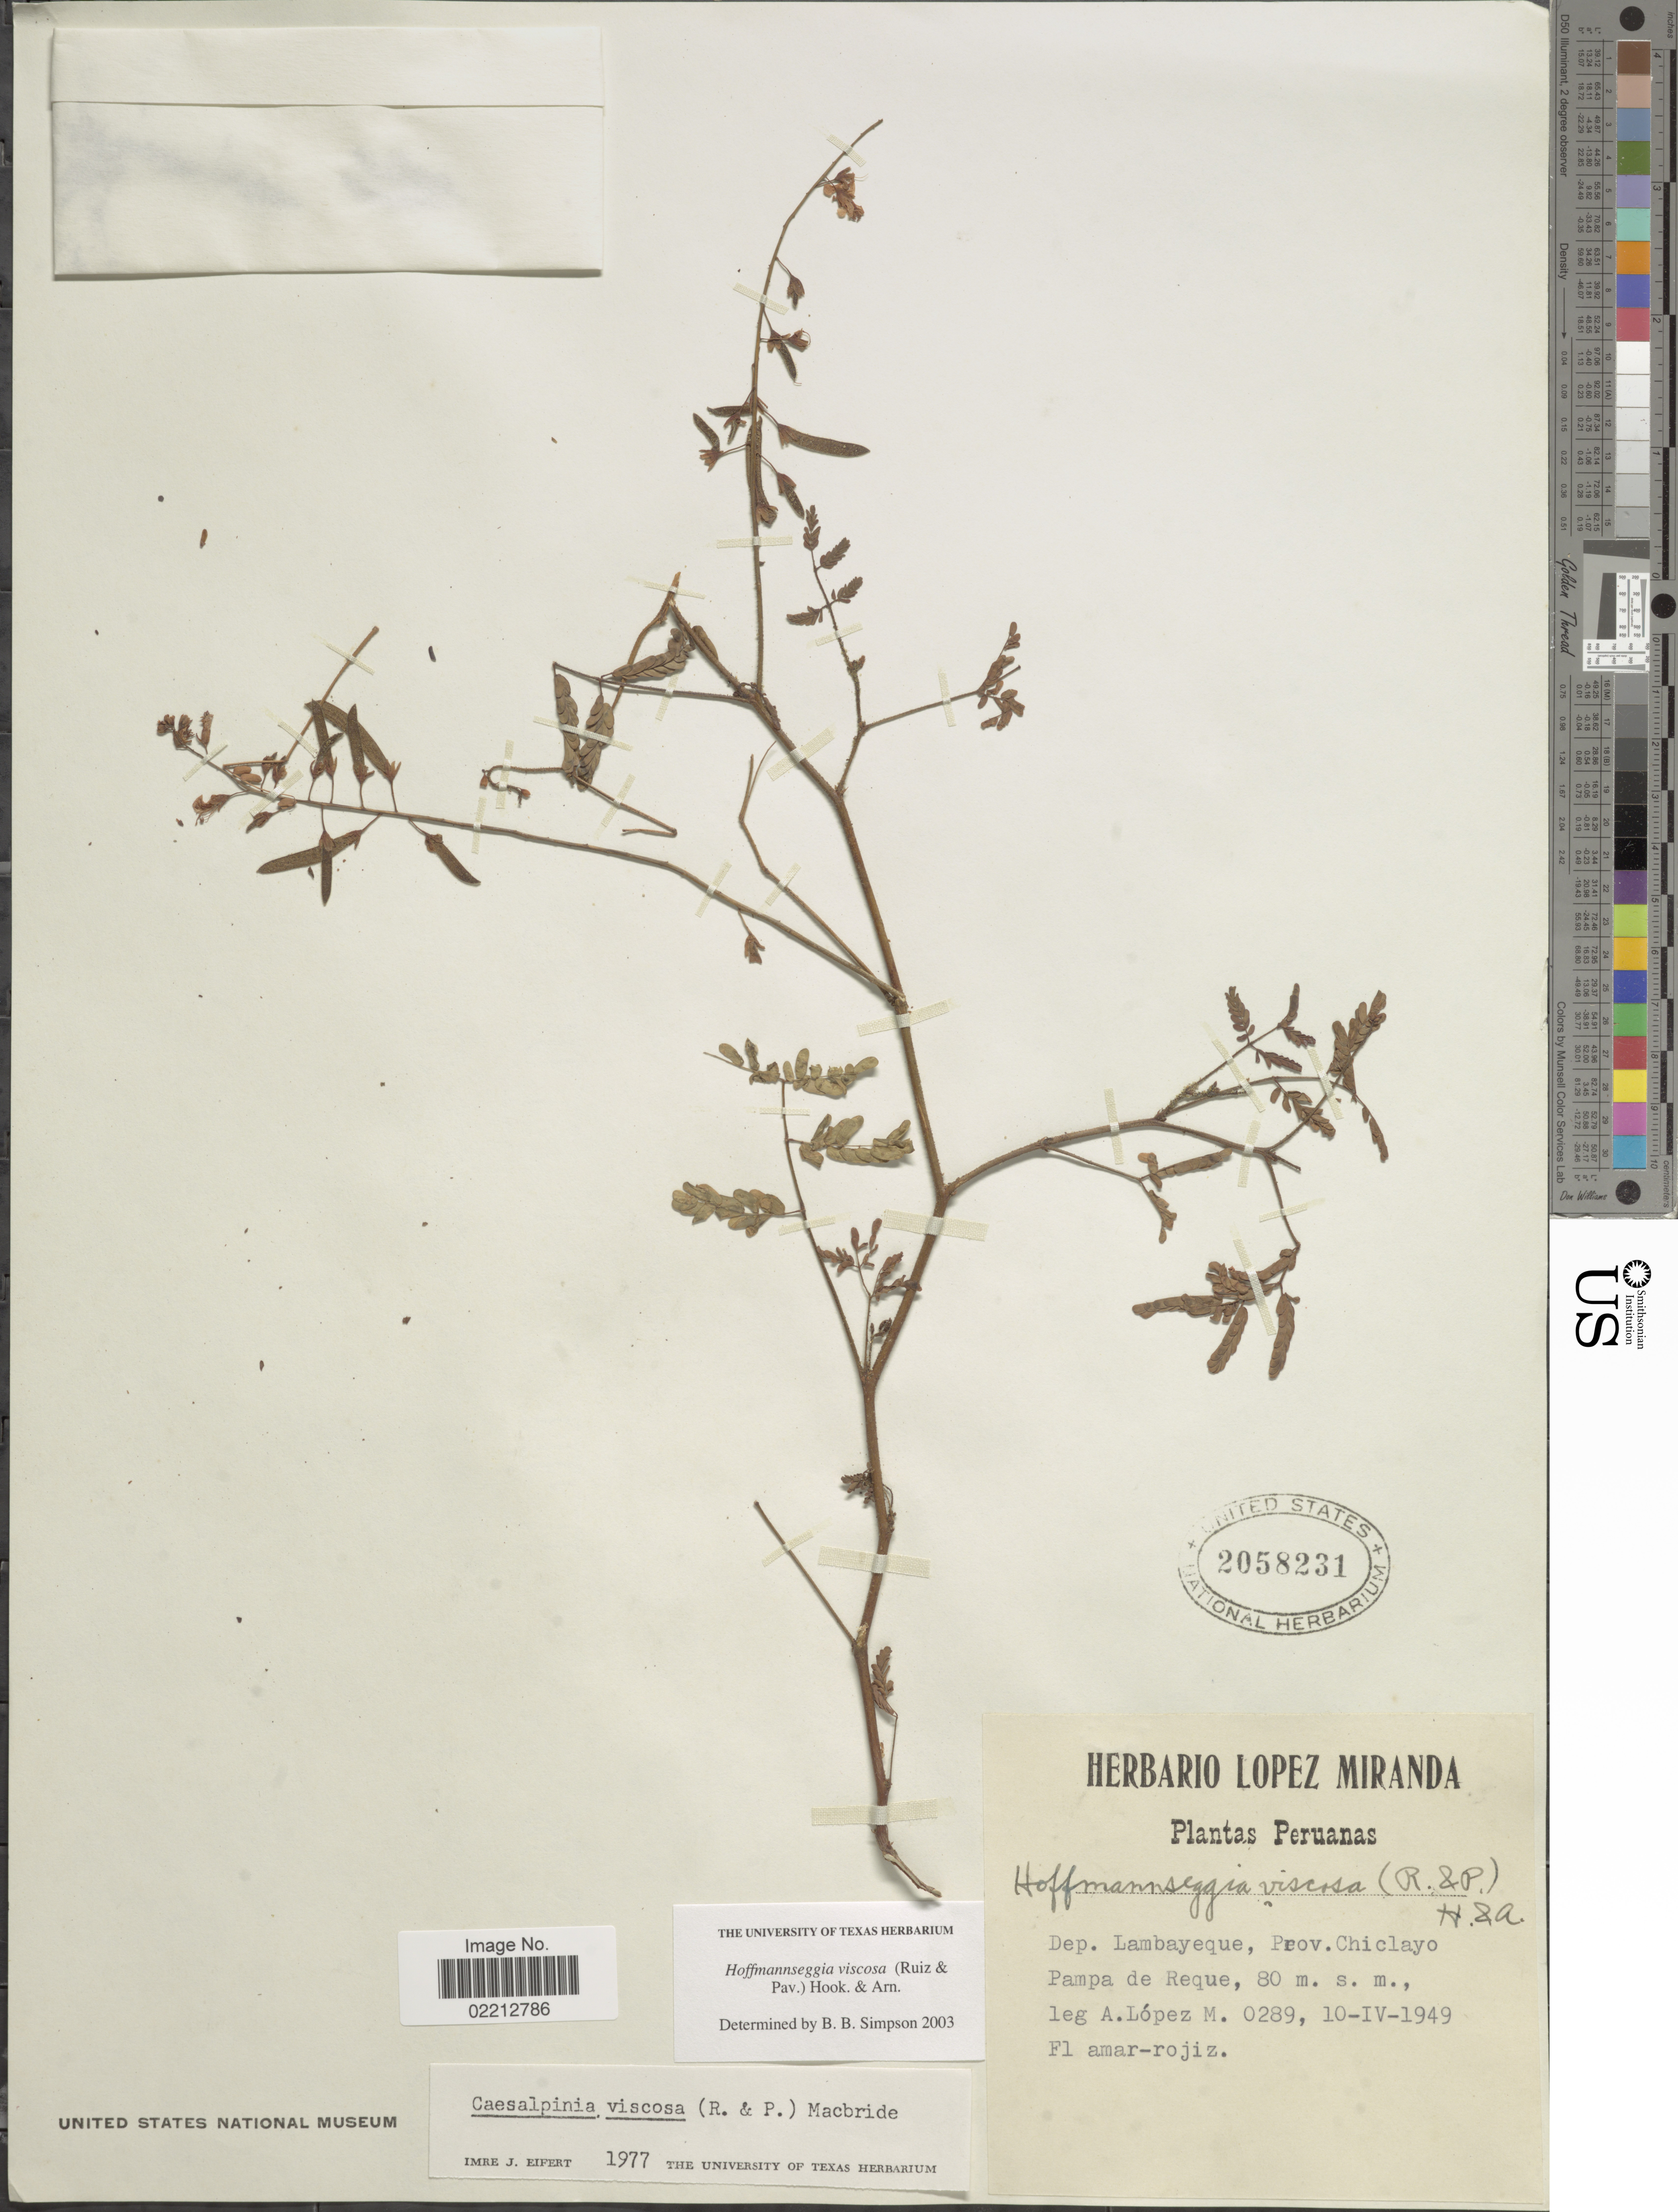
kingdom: Plantae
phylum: Tracheophyta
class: Magnoliopsida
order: Fabales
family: Fabaceae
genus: Hoffmannseggia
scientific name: Hoffmannseggia viscosa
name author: Hook. & Arn.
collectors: A. López M.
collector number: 0289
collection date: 1949-04-10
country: Peru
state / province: Lambayeque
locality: Prov. Chiclayo, Pampa de Reque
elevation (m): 80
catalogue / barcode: US 2058231